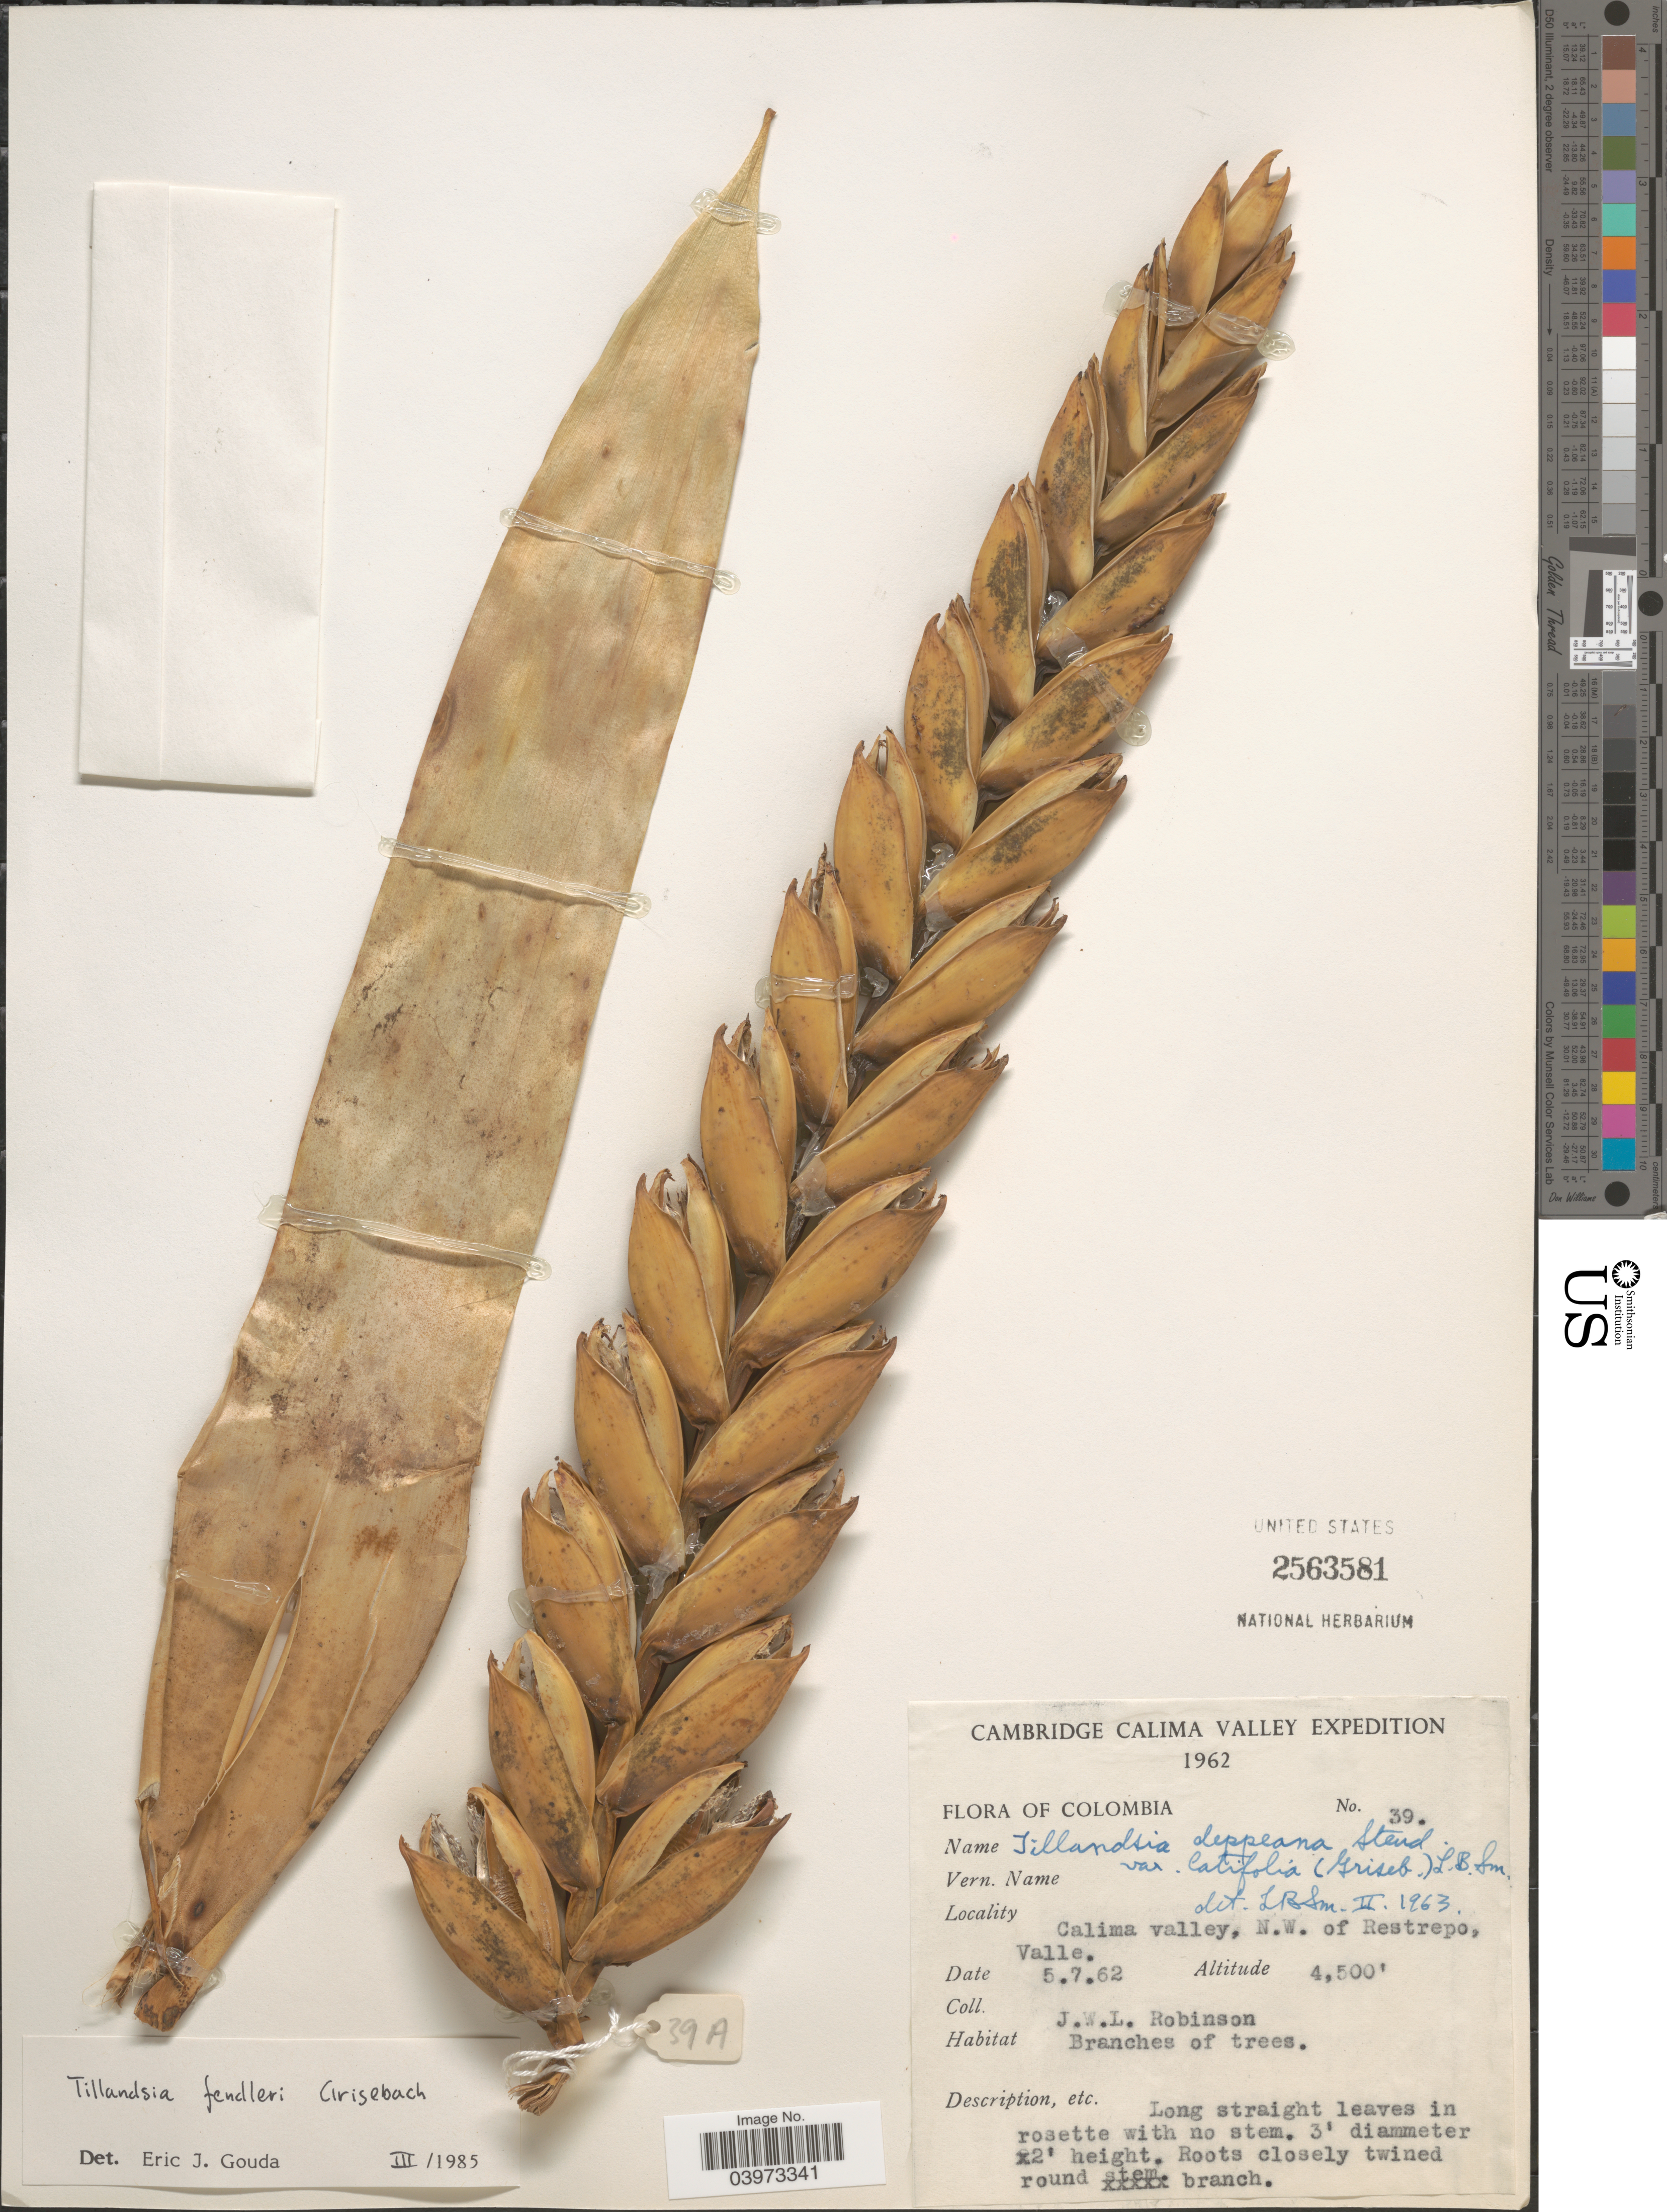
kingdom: Plantae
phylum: Tracheophyta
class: Liliopsida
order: Poales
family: Bromeliaceae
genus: Tillandsia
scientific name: Tillandsia fendleri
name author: Griseb.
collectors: J. W. Robinson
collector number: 39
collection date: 1962-07-05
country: Colombia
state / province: Valle del Cauca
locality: Cambridge Calima Valley Expedition 1962. Calima valley, N.W. of Restrepo, Valle.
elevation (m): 1372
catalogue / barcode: US 2563581